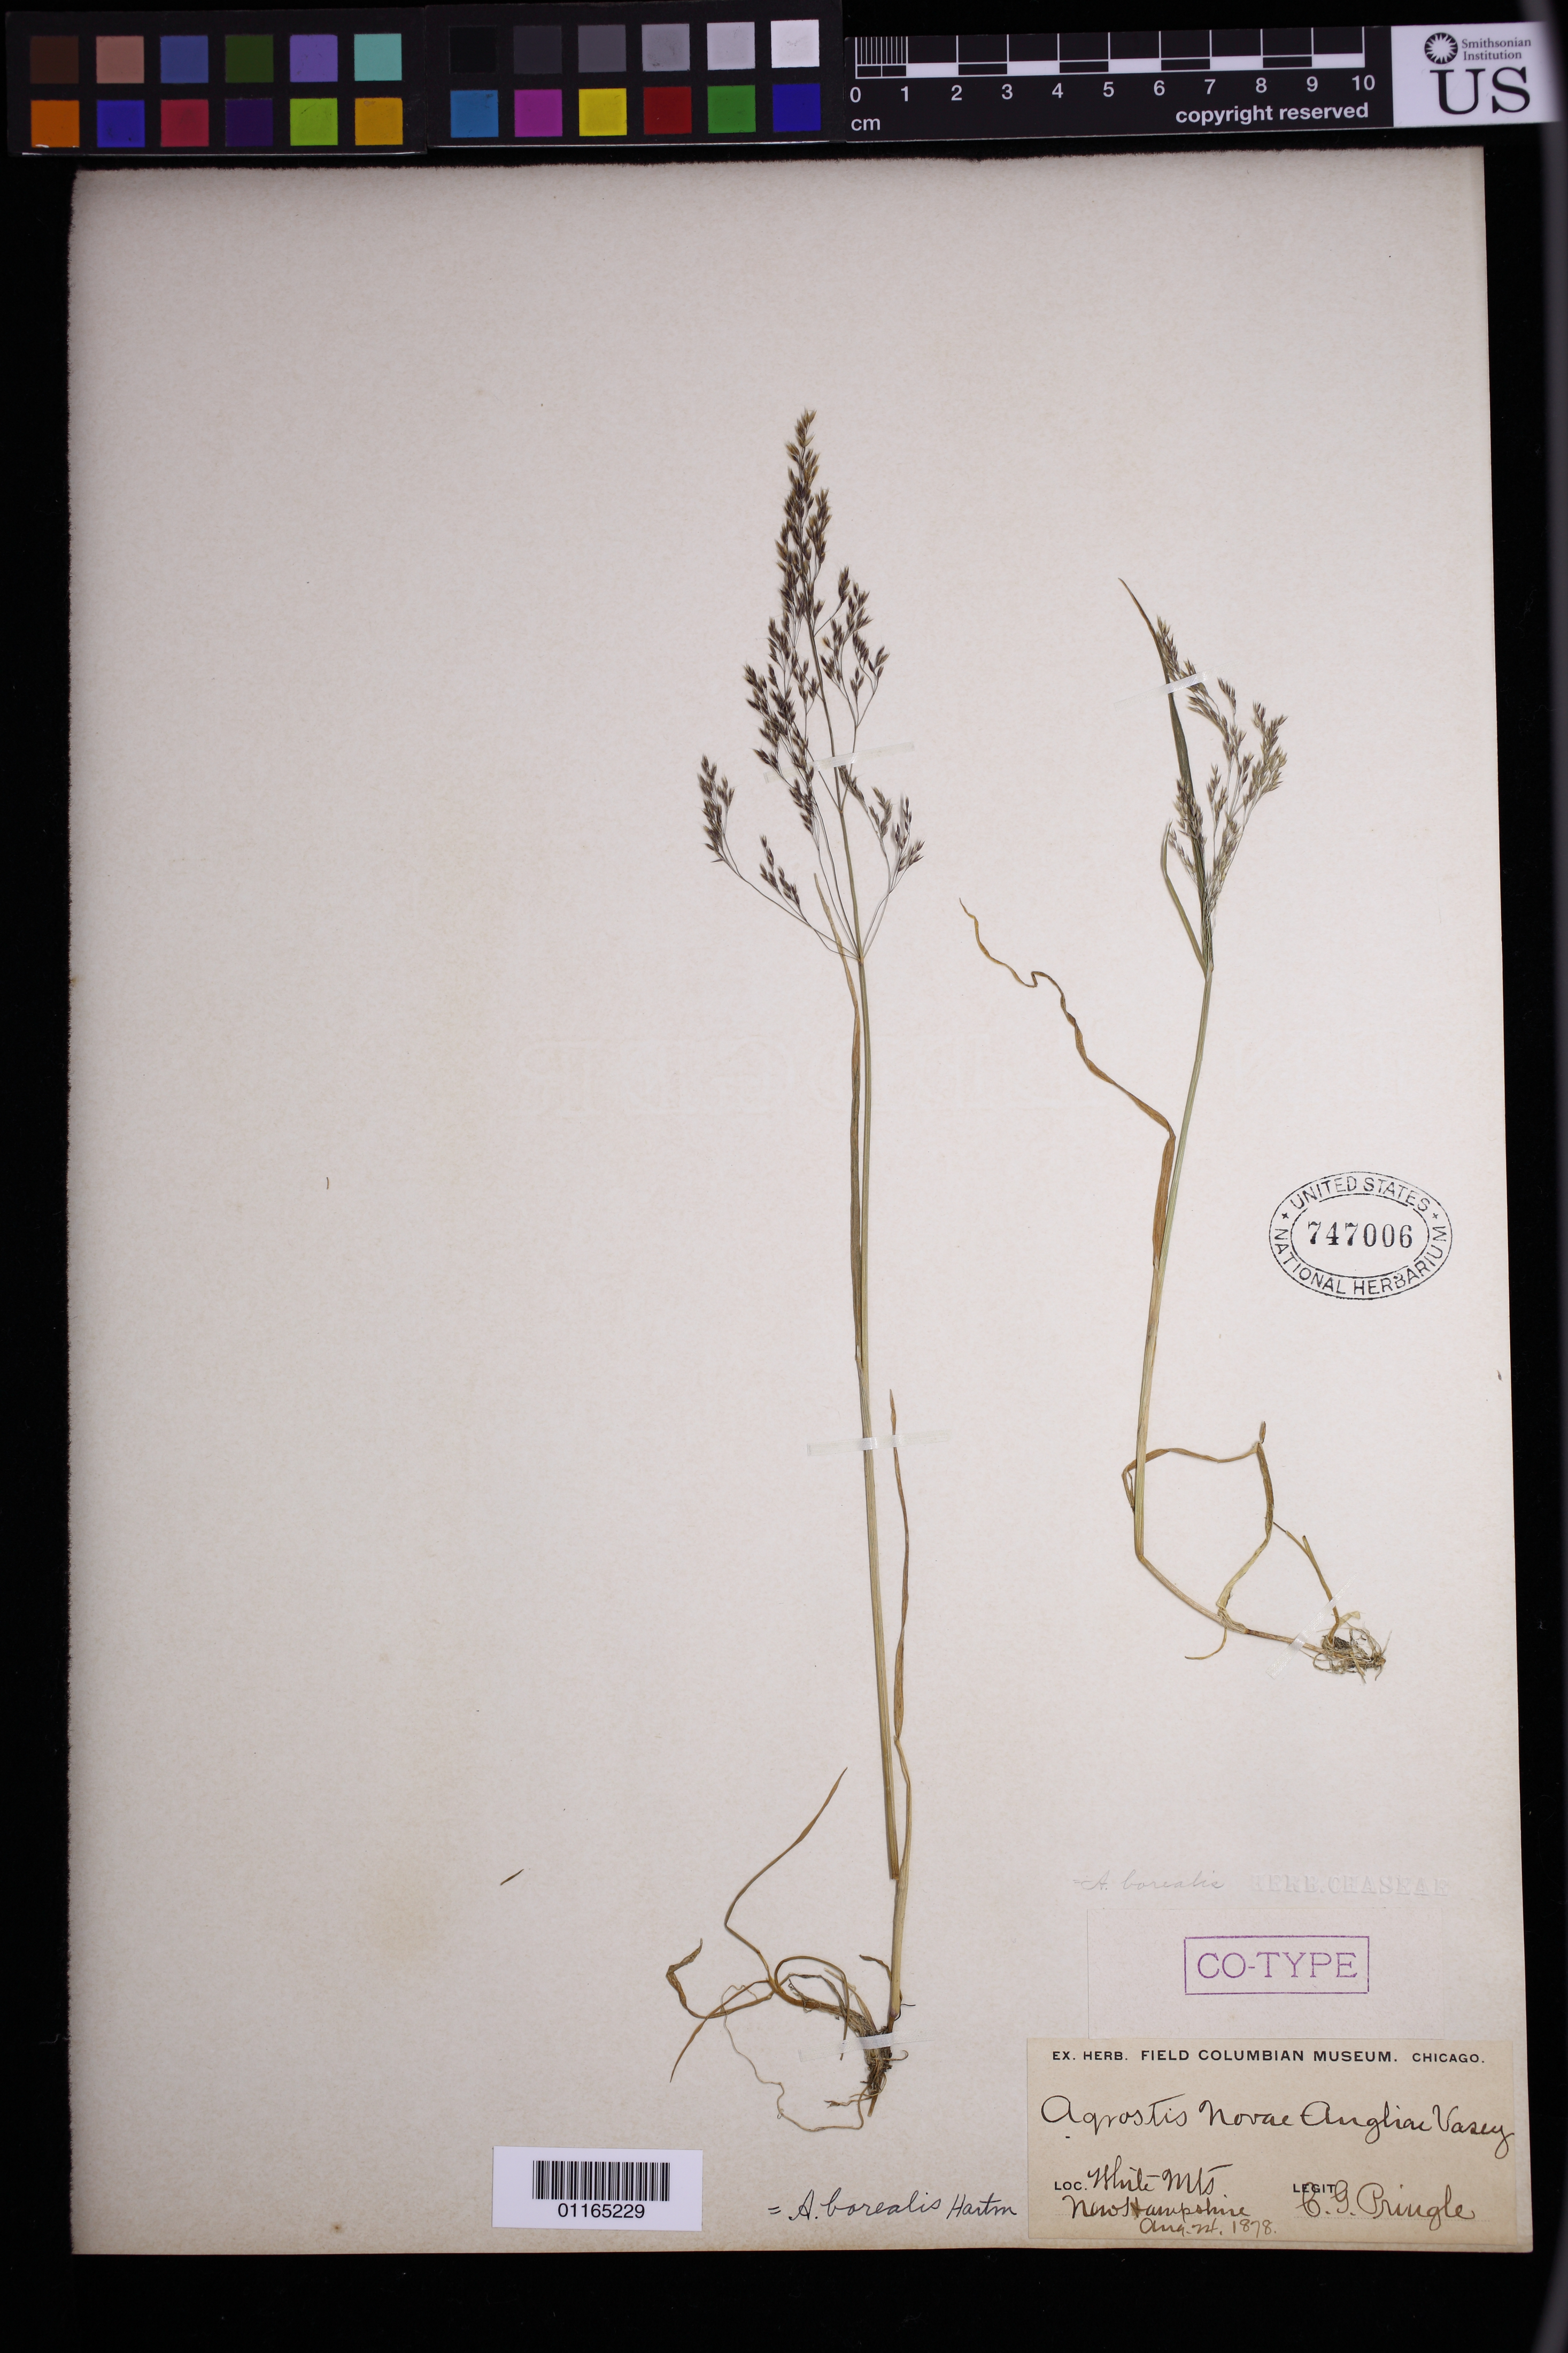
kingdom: Plantae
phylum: Tracheophyta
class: Liliopsida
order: Poales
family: Poaceae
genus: Agrostis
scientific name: Agrostis novae-angliae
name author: Vasey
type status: Possible Type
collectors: C. G. Pringle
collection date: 1878-08-24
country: United States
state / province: New Hampshire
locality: White Mts., New Hampshire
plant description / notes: Probably original material, possibly a type; protologue cites only "Mountains of New England" without collector or other information.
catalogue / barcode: US 747006